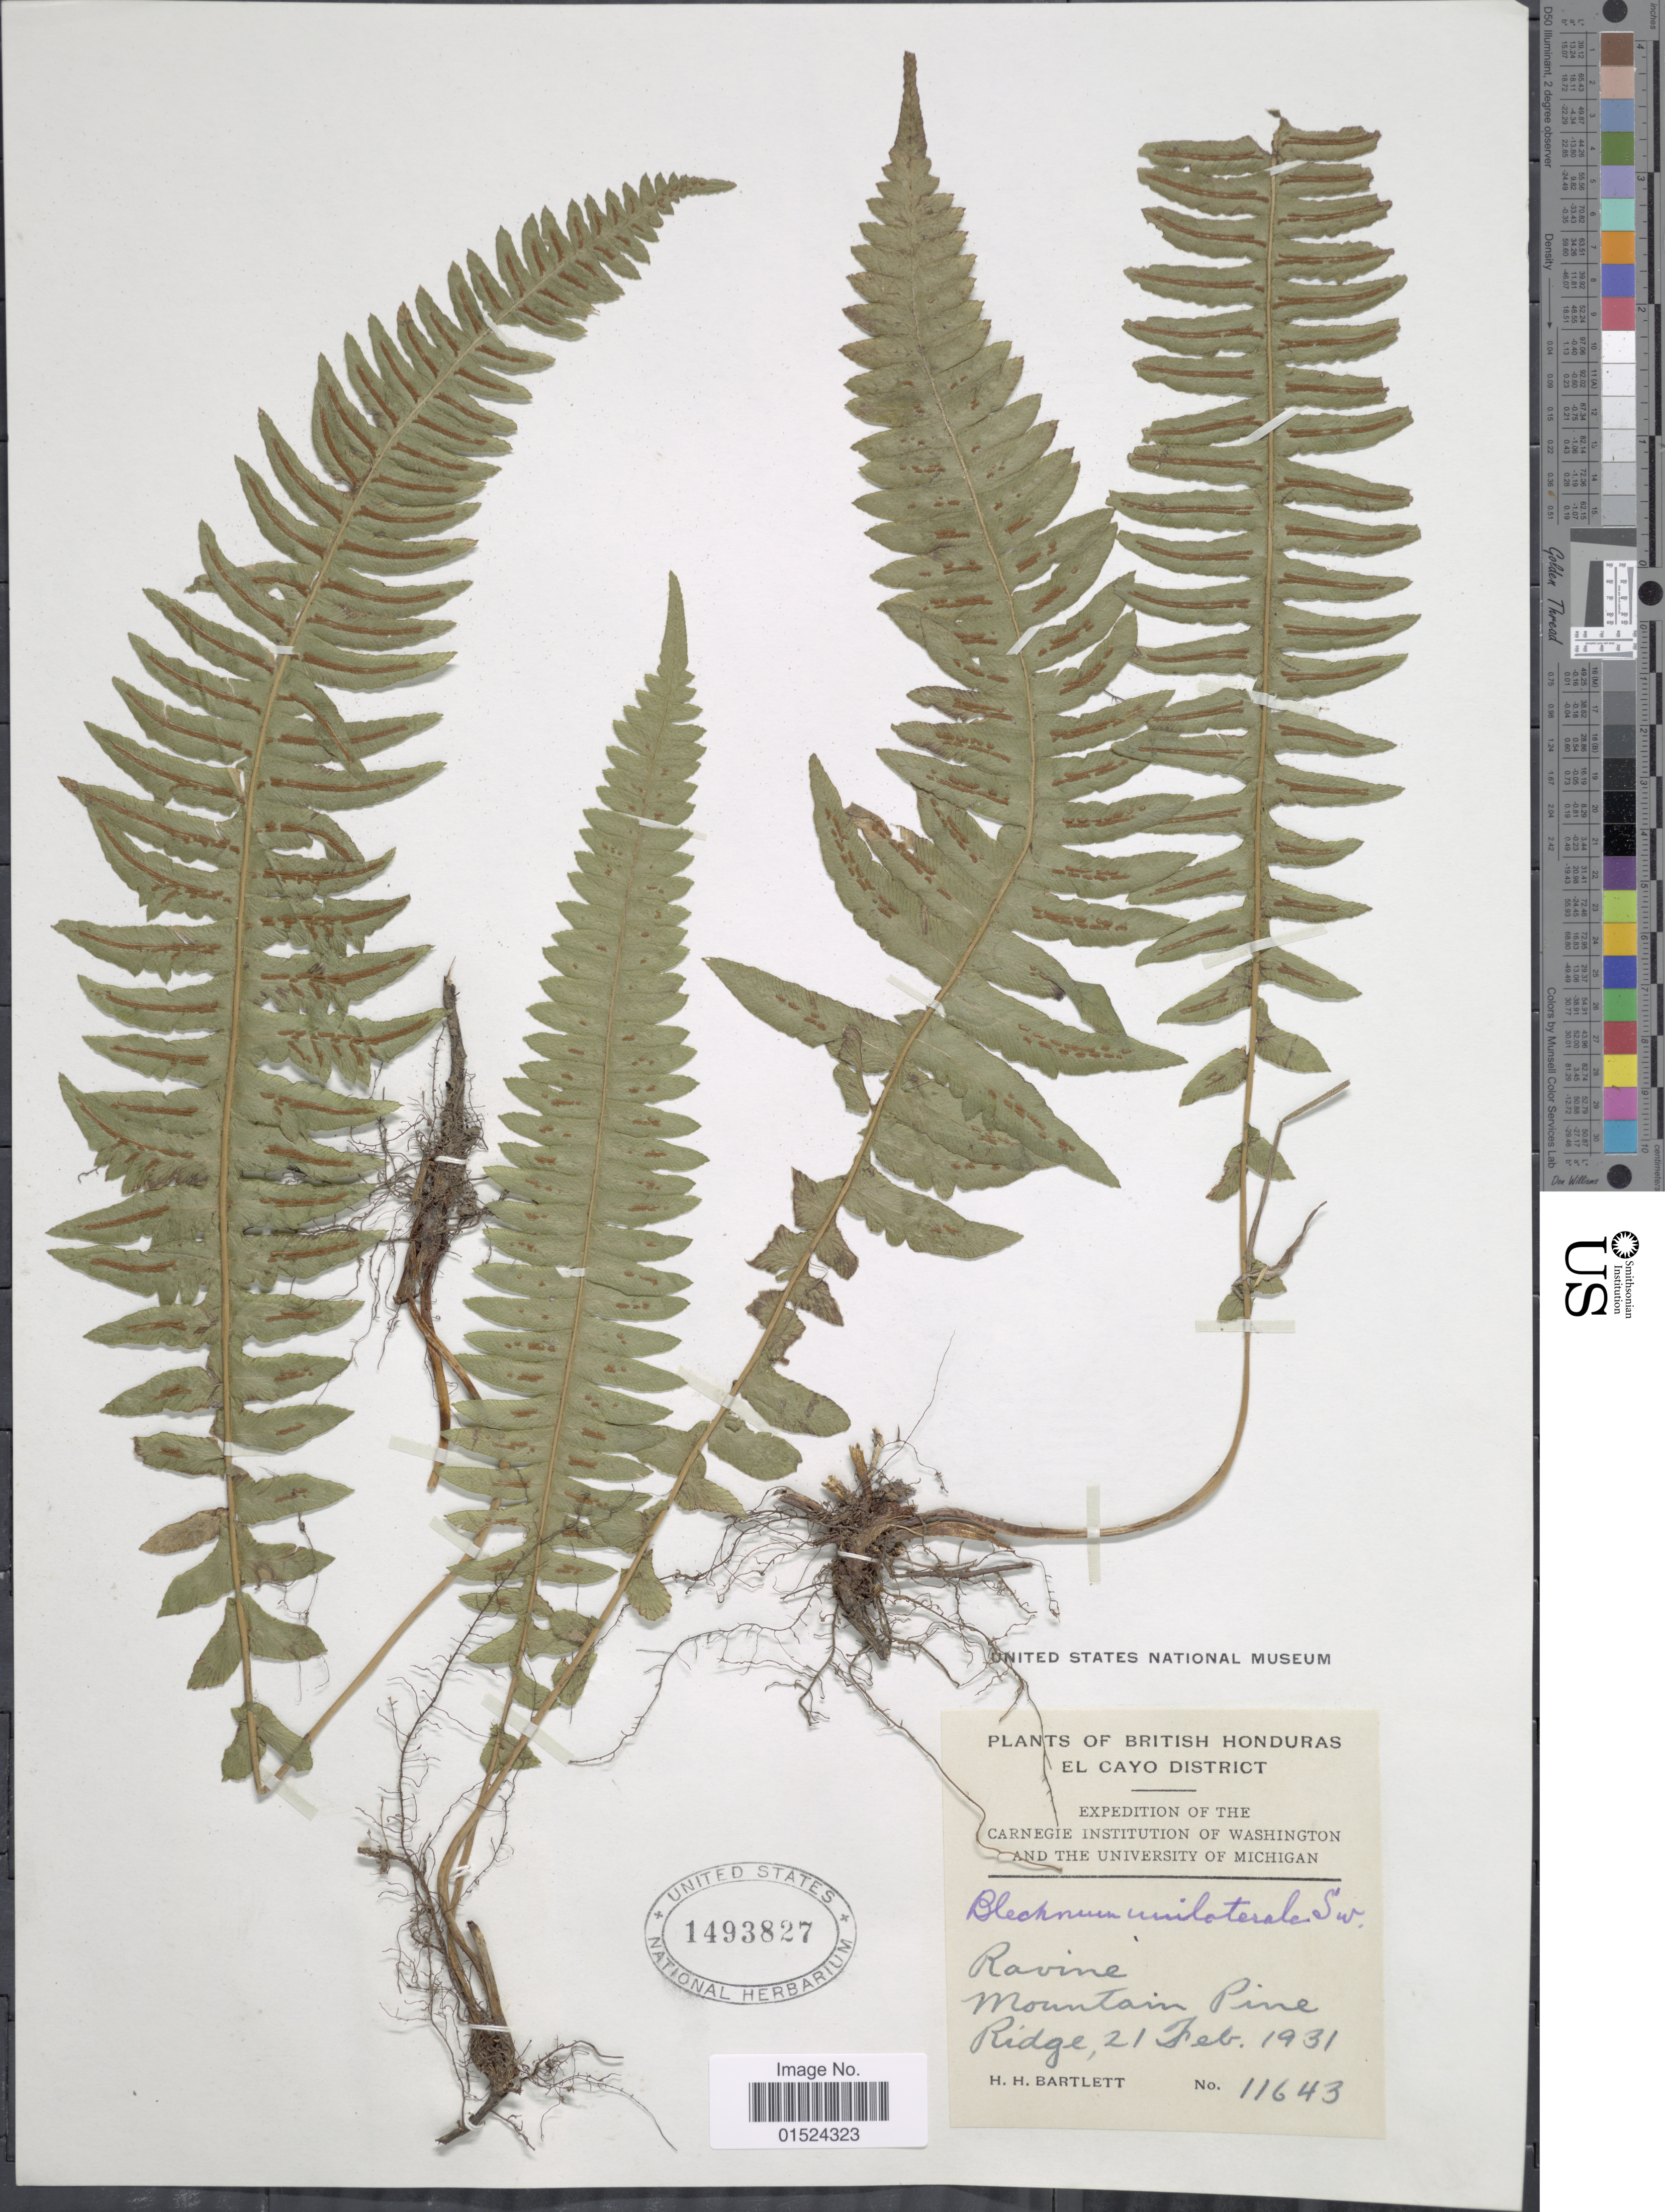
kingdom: Plantae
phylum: Tracheophyta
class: Polypodiopsida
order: Polypodiales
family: Blechnaceae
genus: Blechnum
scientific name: Blechnum polypodioides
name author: Raddi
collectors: H. H. Bartlett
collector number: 11643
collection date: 1931-02-21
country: Belize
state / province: Cayo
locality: British Honduras, El Cayo District, Ravine Mountain Pine Ridge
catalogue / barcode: US 1493827